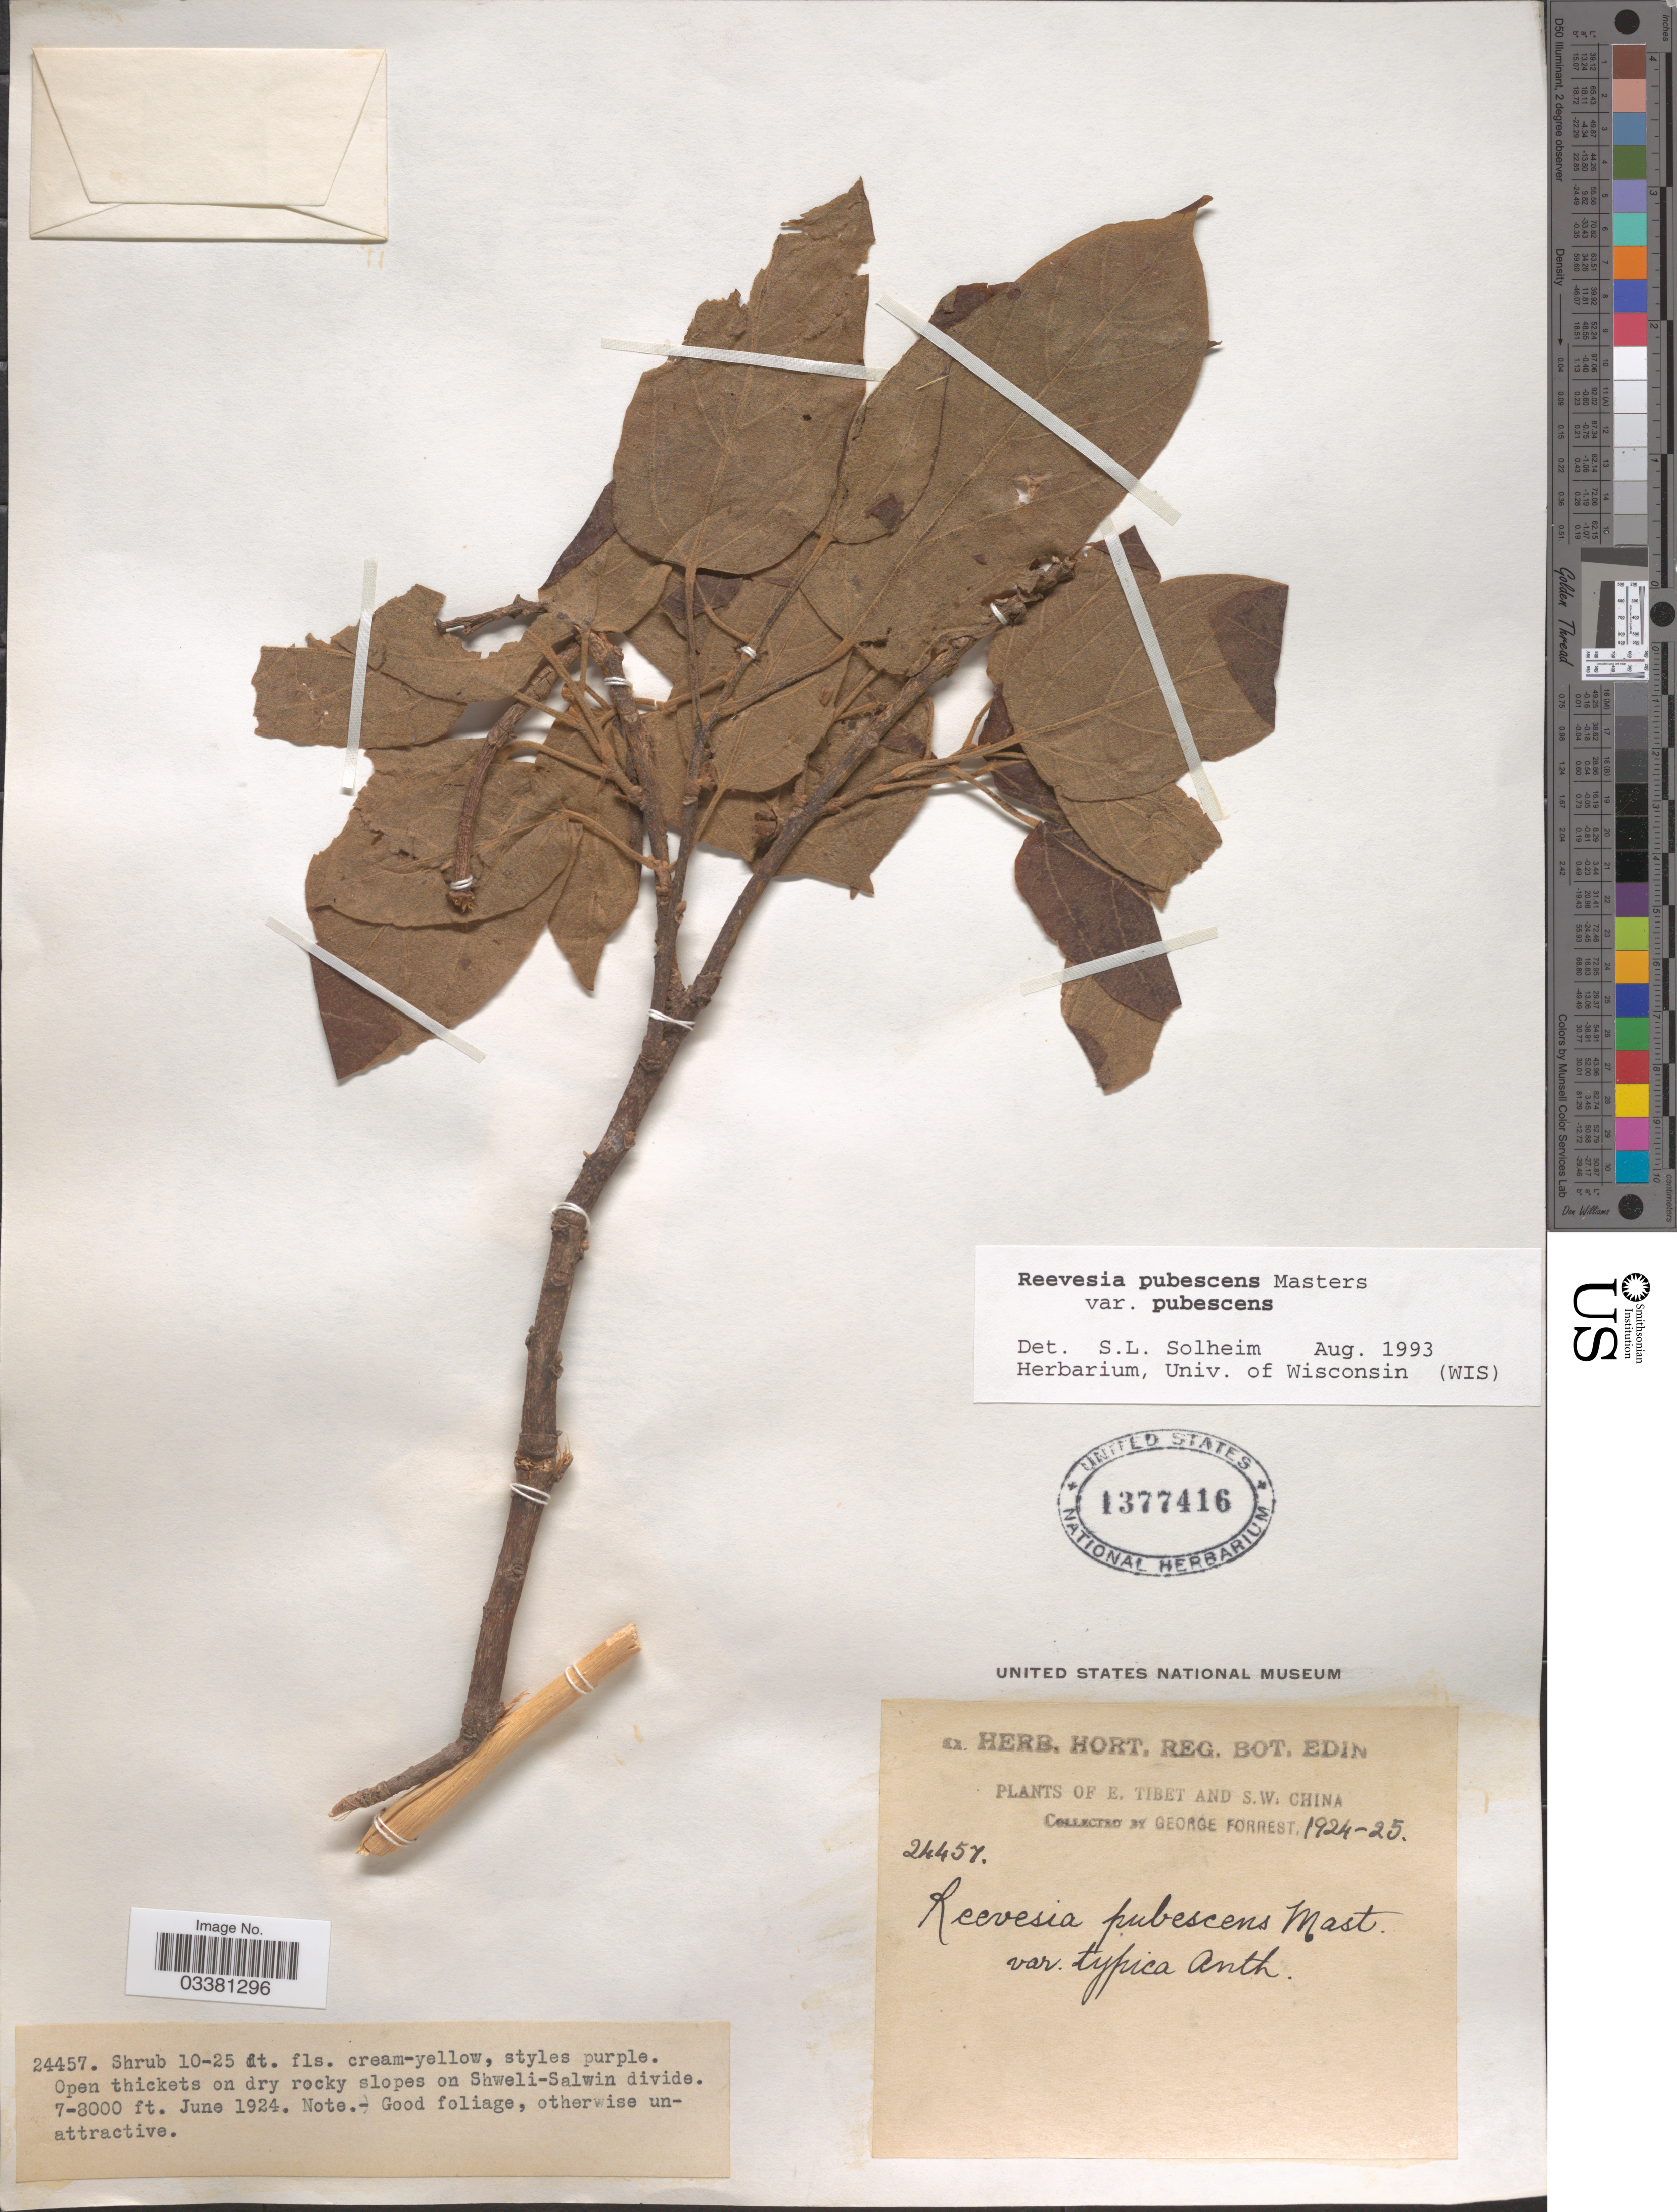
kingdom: Plantae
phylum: Tracheophyta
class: Magnoliopsida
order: Malvales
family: Malvaceae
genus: Reevesia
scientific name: Reevesia pubescens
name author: Mast.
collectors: G. Forrest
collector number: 24457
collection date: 1924-06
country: China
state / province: Xizang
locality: E. Tibet and S.W. China. On dry rocky slopes on Shweli-Salwin divide.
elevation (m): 2134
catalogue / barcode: US 1377416